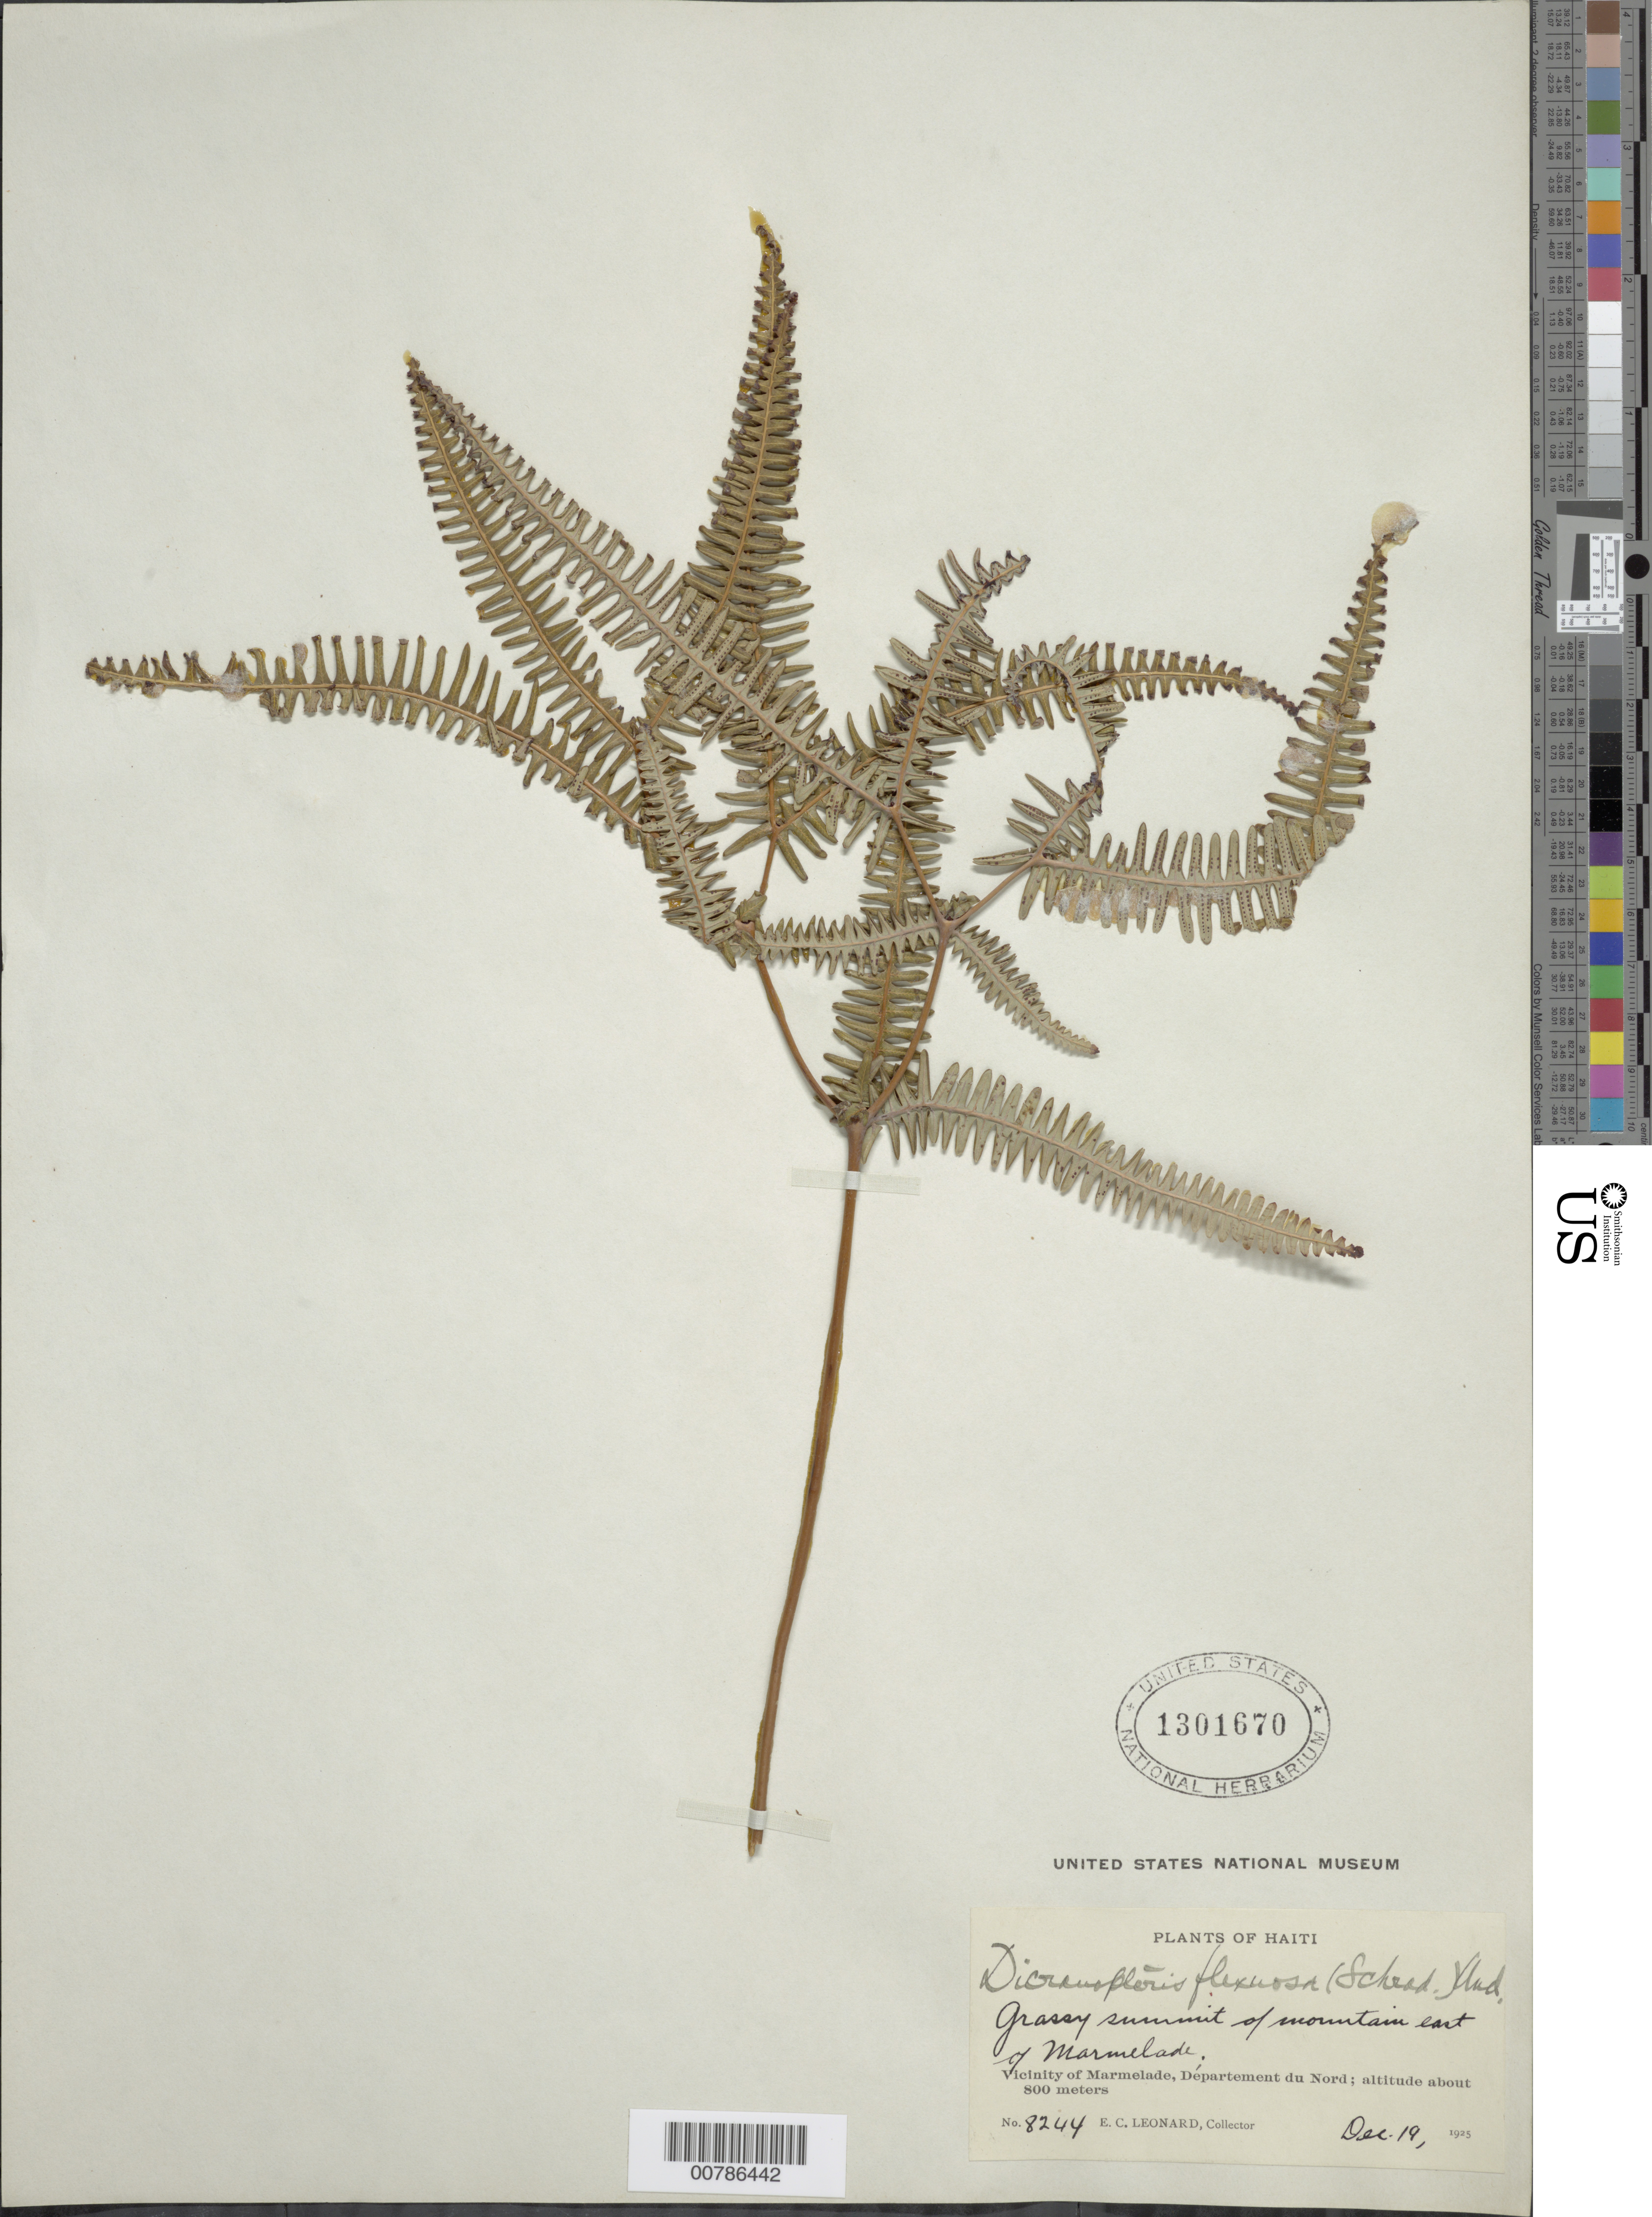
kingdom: Plantae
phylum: Tracheophyta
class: Polypodiopsida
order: Gleicheniales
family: Gleicheniaceae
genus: Dicranopteris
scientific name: Dicranopteris flexuosa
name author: (Schrad.) Underw.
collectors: E. C. Leonard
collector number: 8244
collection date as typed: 19 Dec 1925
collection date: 1925-12-19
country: Haiti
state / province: Nord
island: Hispaniola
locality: Marmelade, summit of mountain E of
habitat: Grassy summit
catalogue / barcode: US 1301670